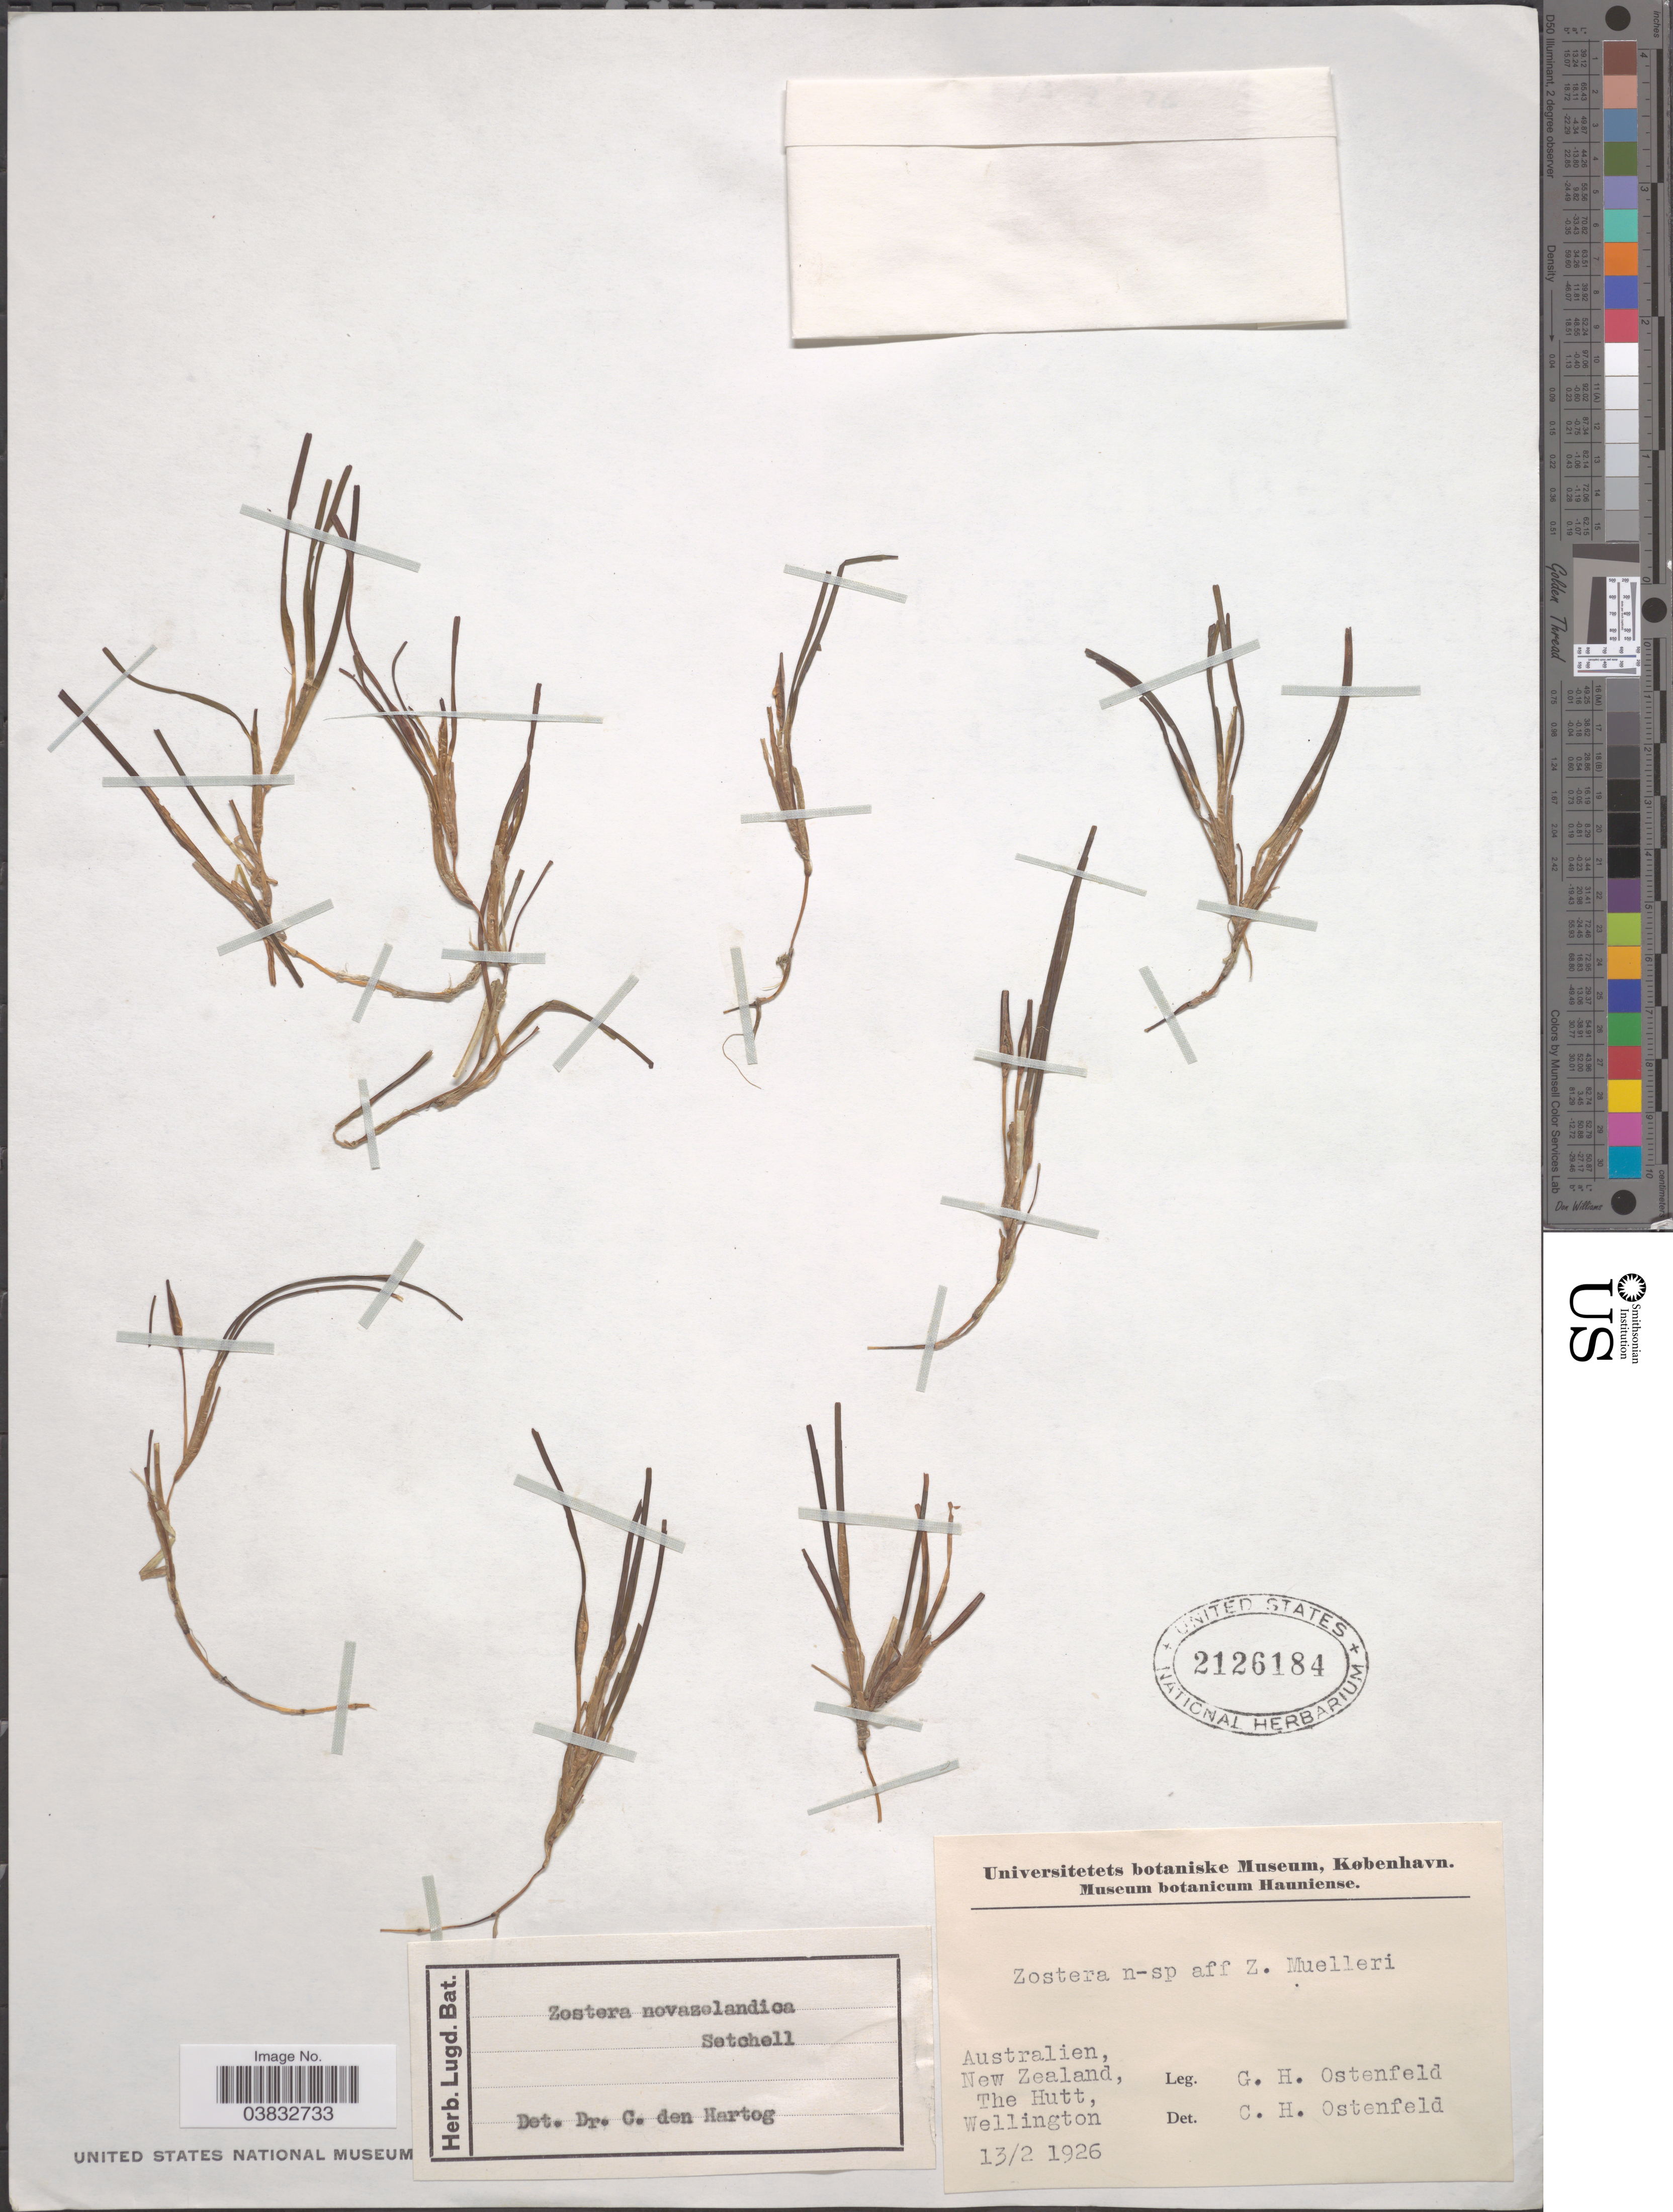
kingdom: Plantae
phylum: Tracheophyta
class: Liliopsida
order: Alismatales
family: Zosteraceae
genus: Zostera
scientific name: Zostera novazelandica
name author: Setch.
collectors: G. Ostenfeld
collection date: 1926-02-13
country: New Zealand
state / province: Wellington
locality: Australien, The Hutt.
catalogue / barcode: US 2126184